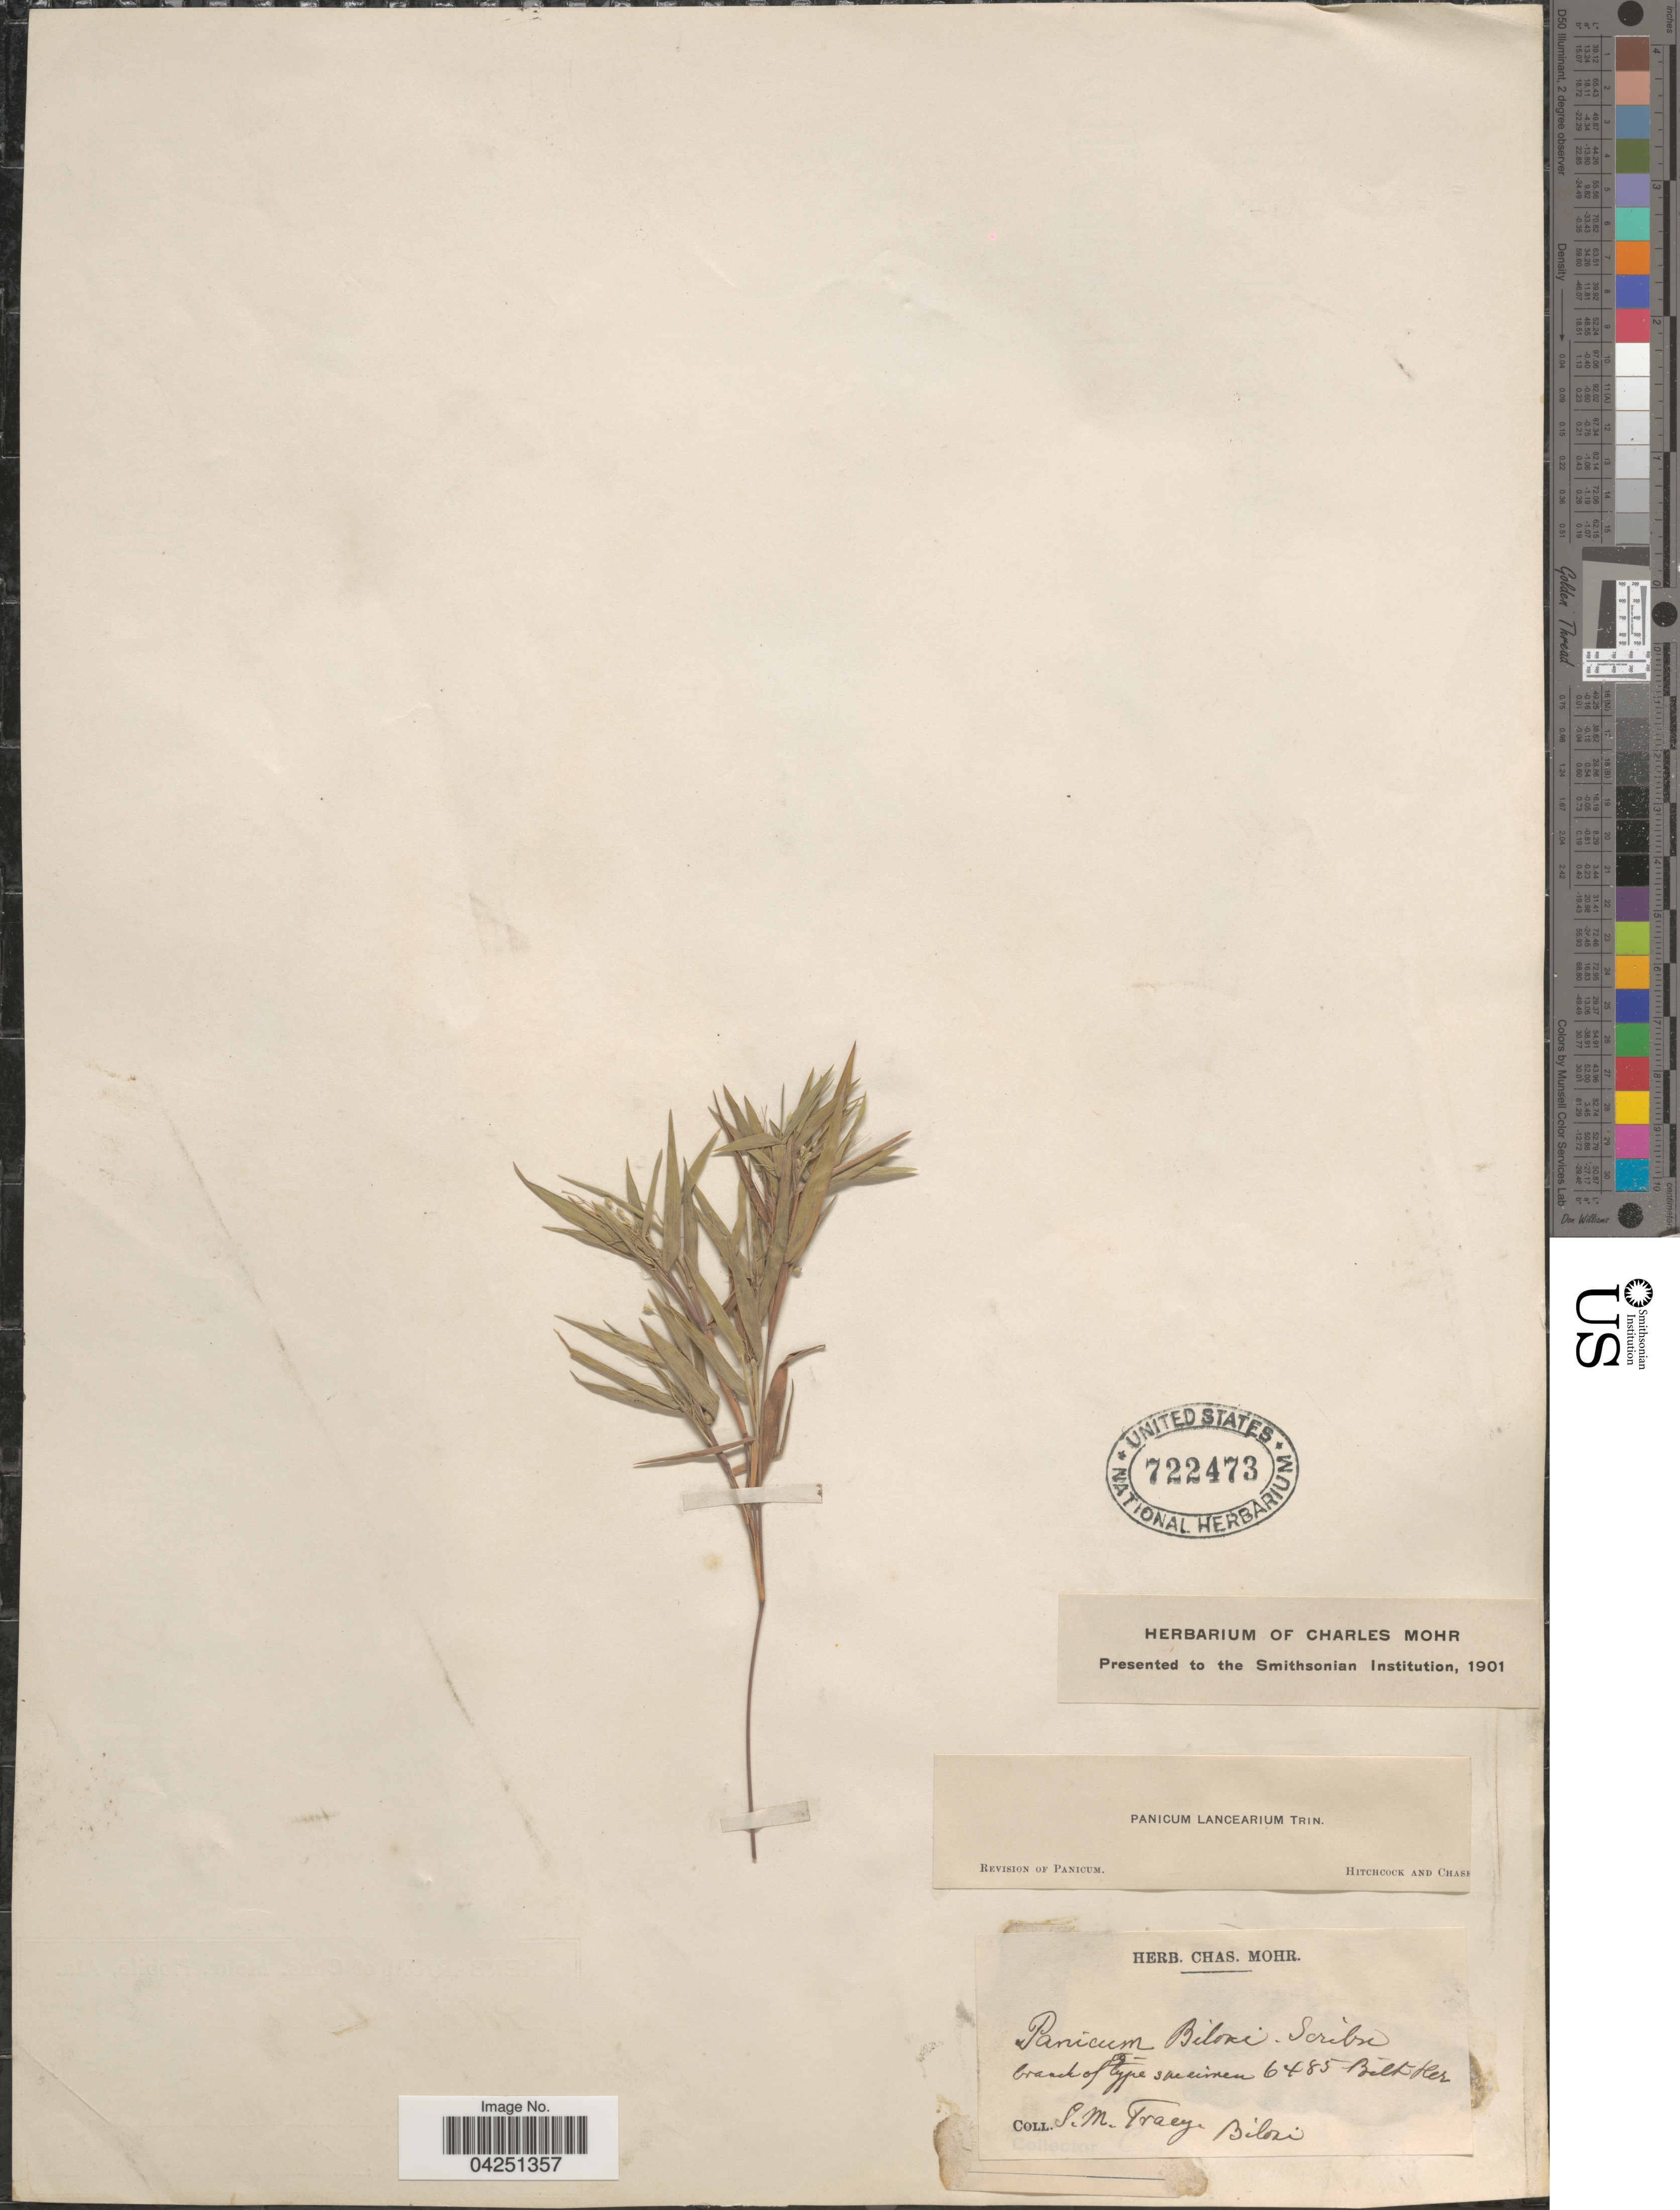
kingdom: Plantae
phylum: Tracheophyta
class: Liliopsida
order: Poales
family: Poaceae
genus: Dichanthelium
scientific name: Dichanthelium acuminatum var. acuminatum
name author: (Sw.) Gould & C.A. Clark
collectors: S. M. Tracy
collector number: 6485?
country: United States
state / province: Mississippi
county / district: Harrison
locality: Biloxi.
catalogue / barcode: US 722473